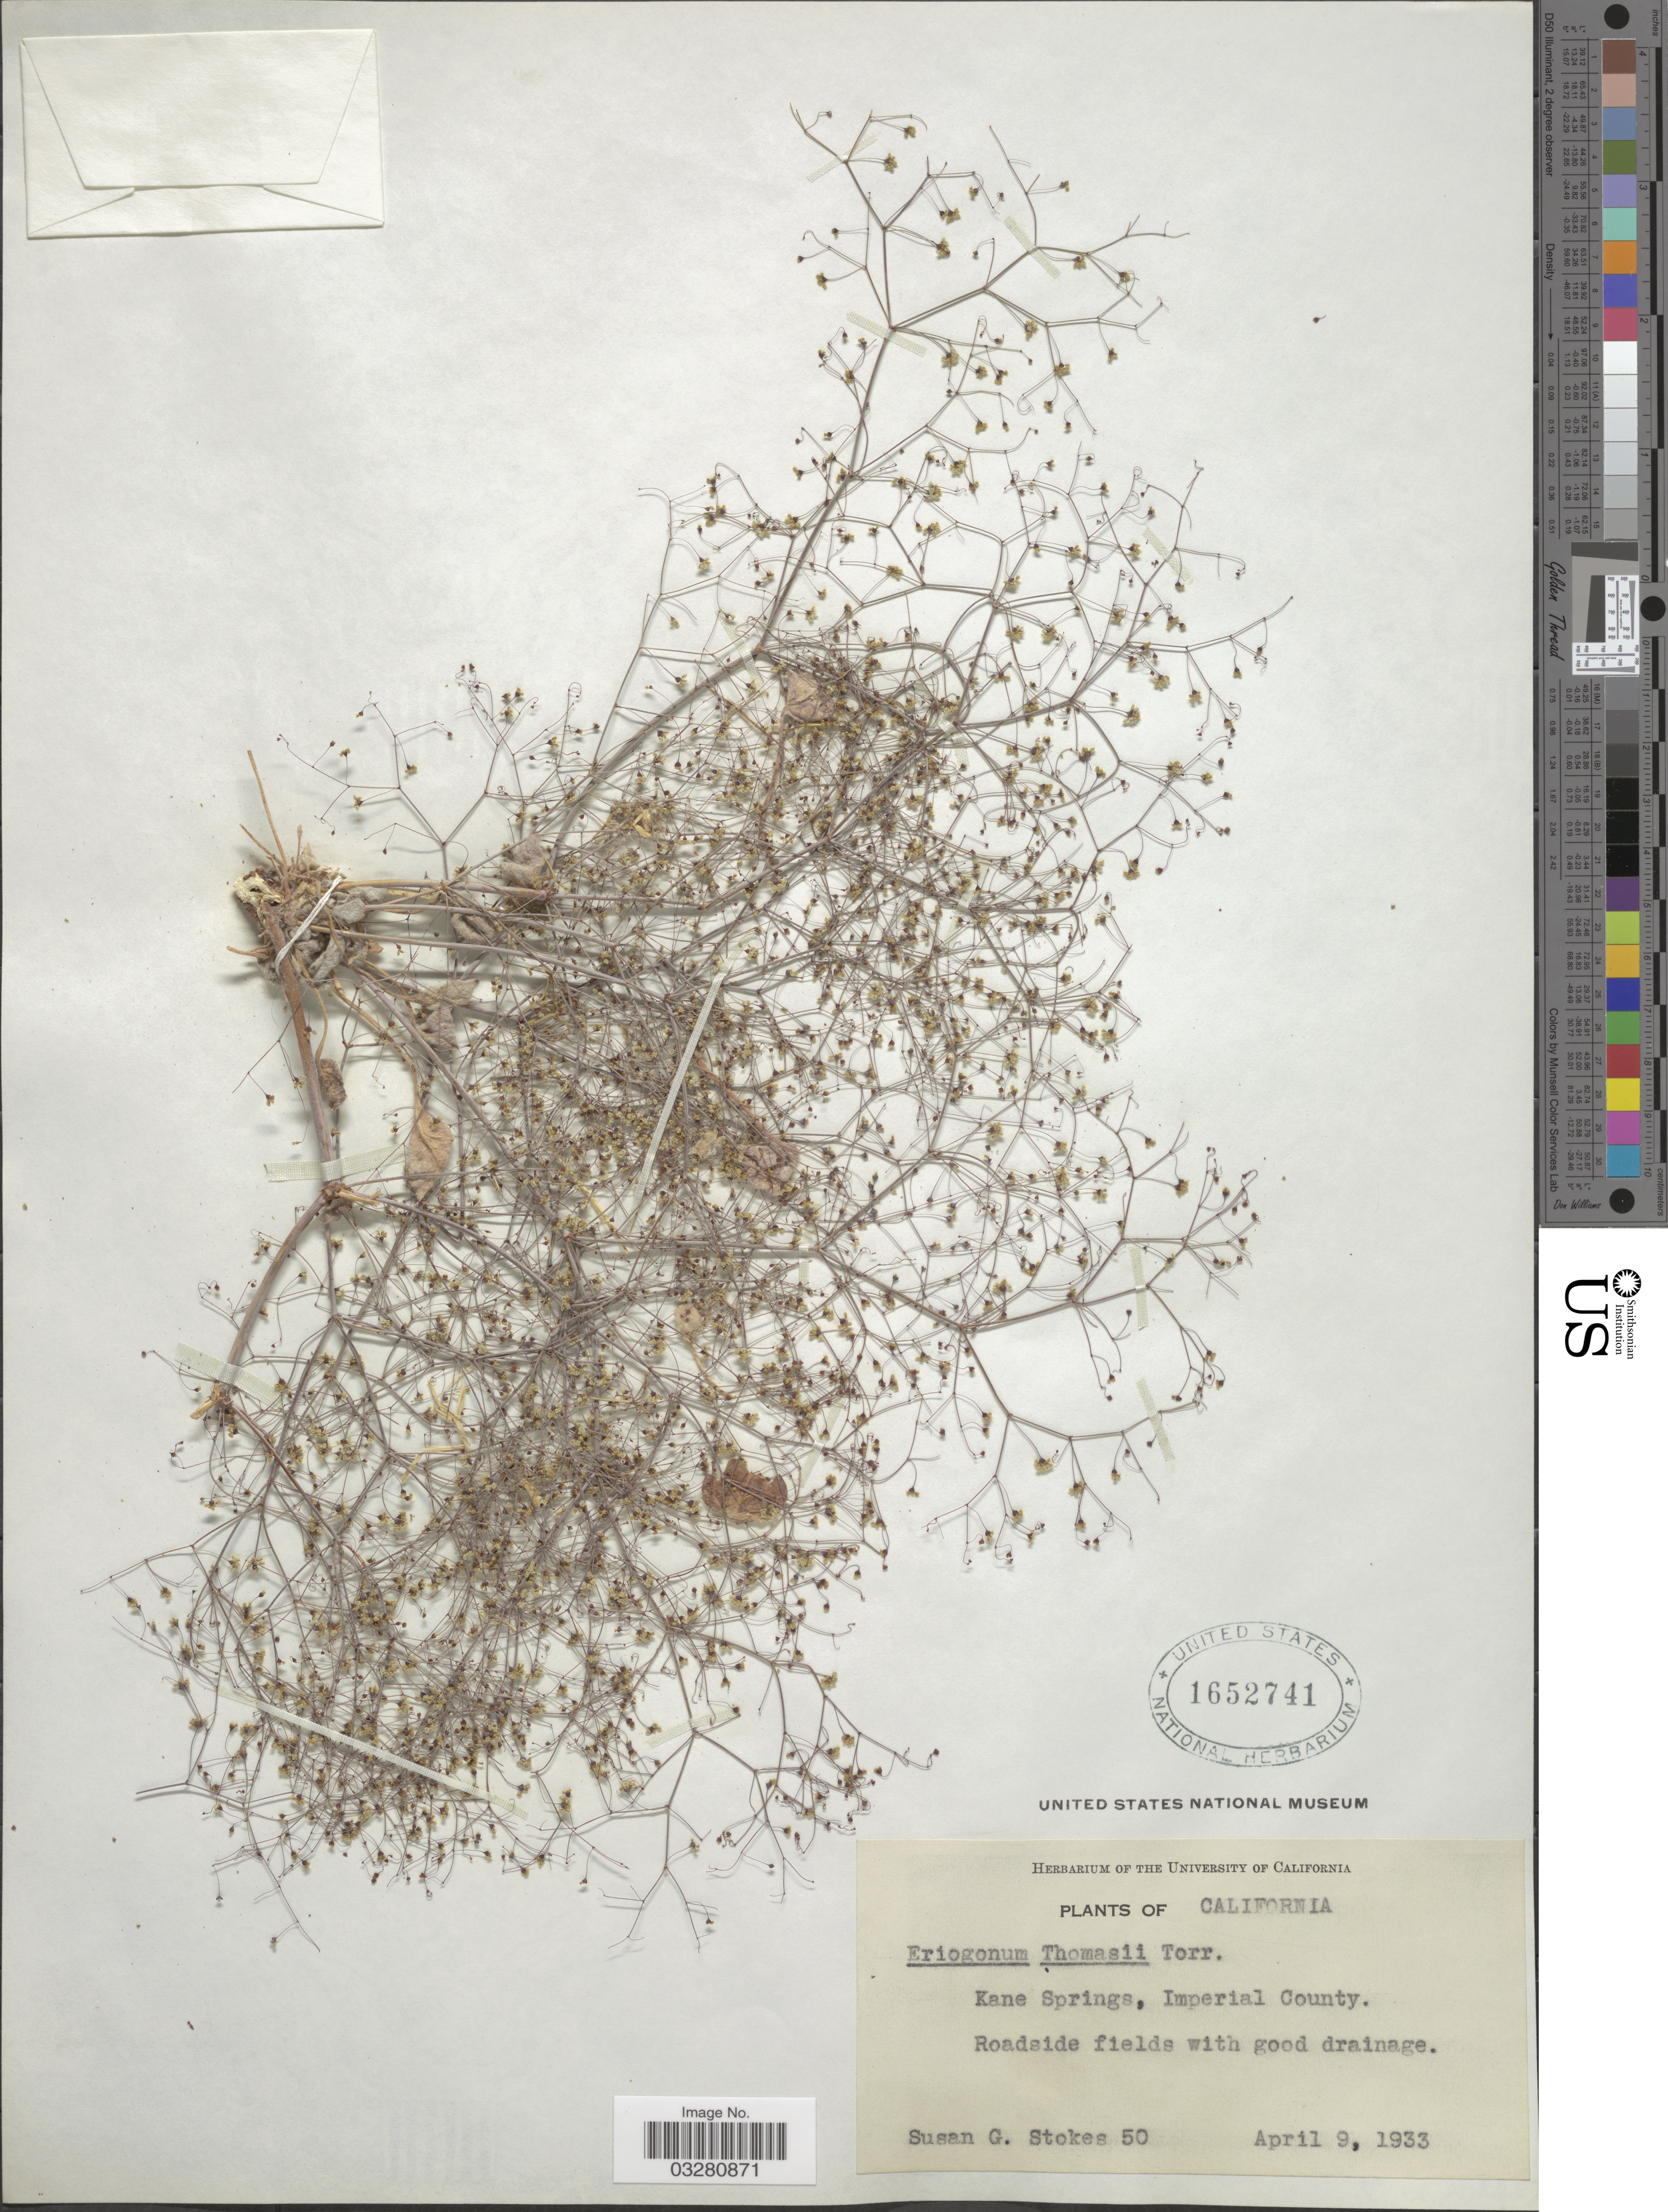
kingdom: Plantae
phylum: Tracheophyta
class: Magnoliopsida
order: Caryophyllales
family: Polygonaceae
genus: Eriogonum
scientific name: Eriogonum thomasii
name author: Torr.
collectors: S. G. Stokes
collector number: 50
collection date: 1933-04-09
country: United States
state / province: California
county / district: Imperial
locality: Kane Springs, Imperial County. Roadside fields.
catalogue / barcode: US 1652741